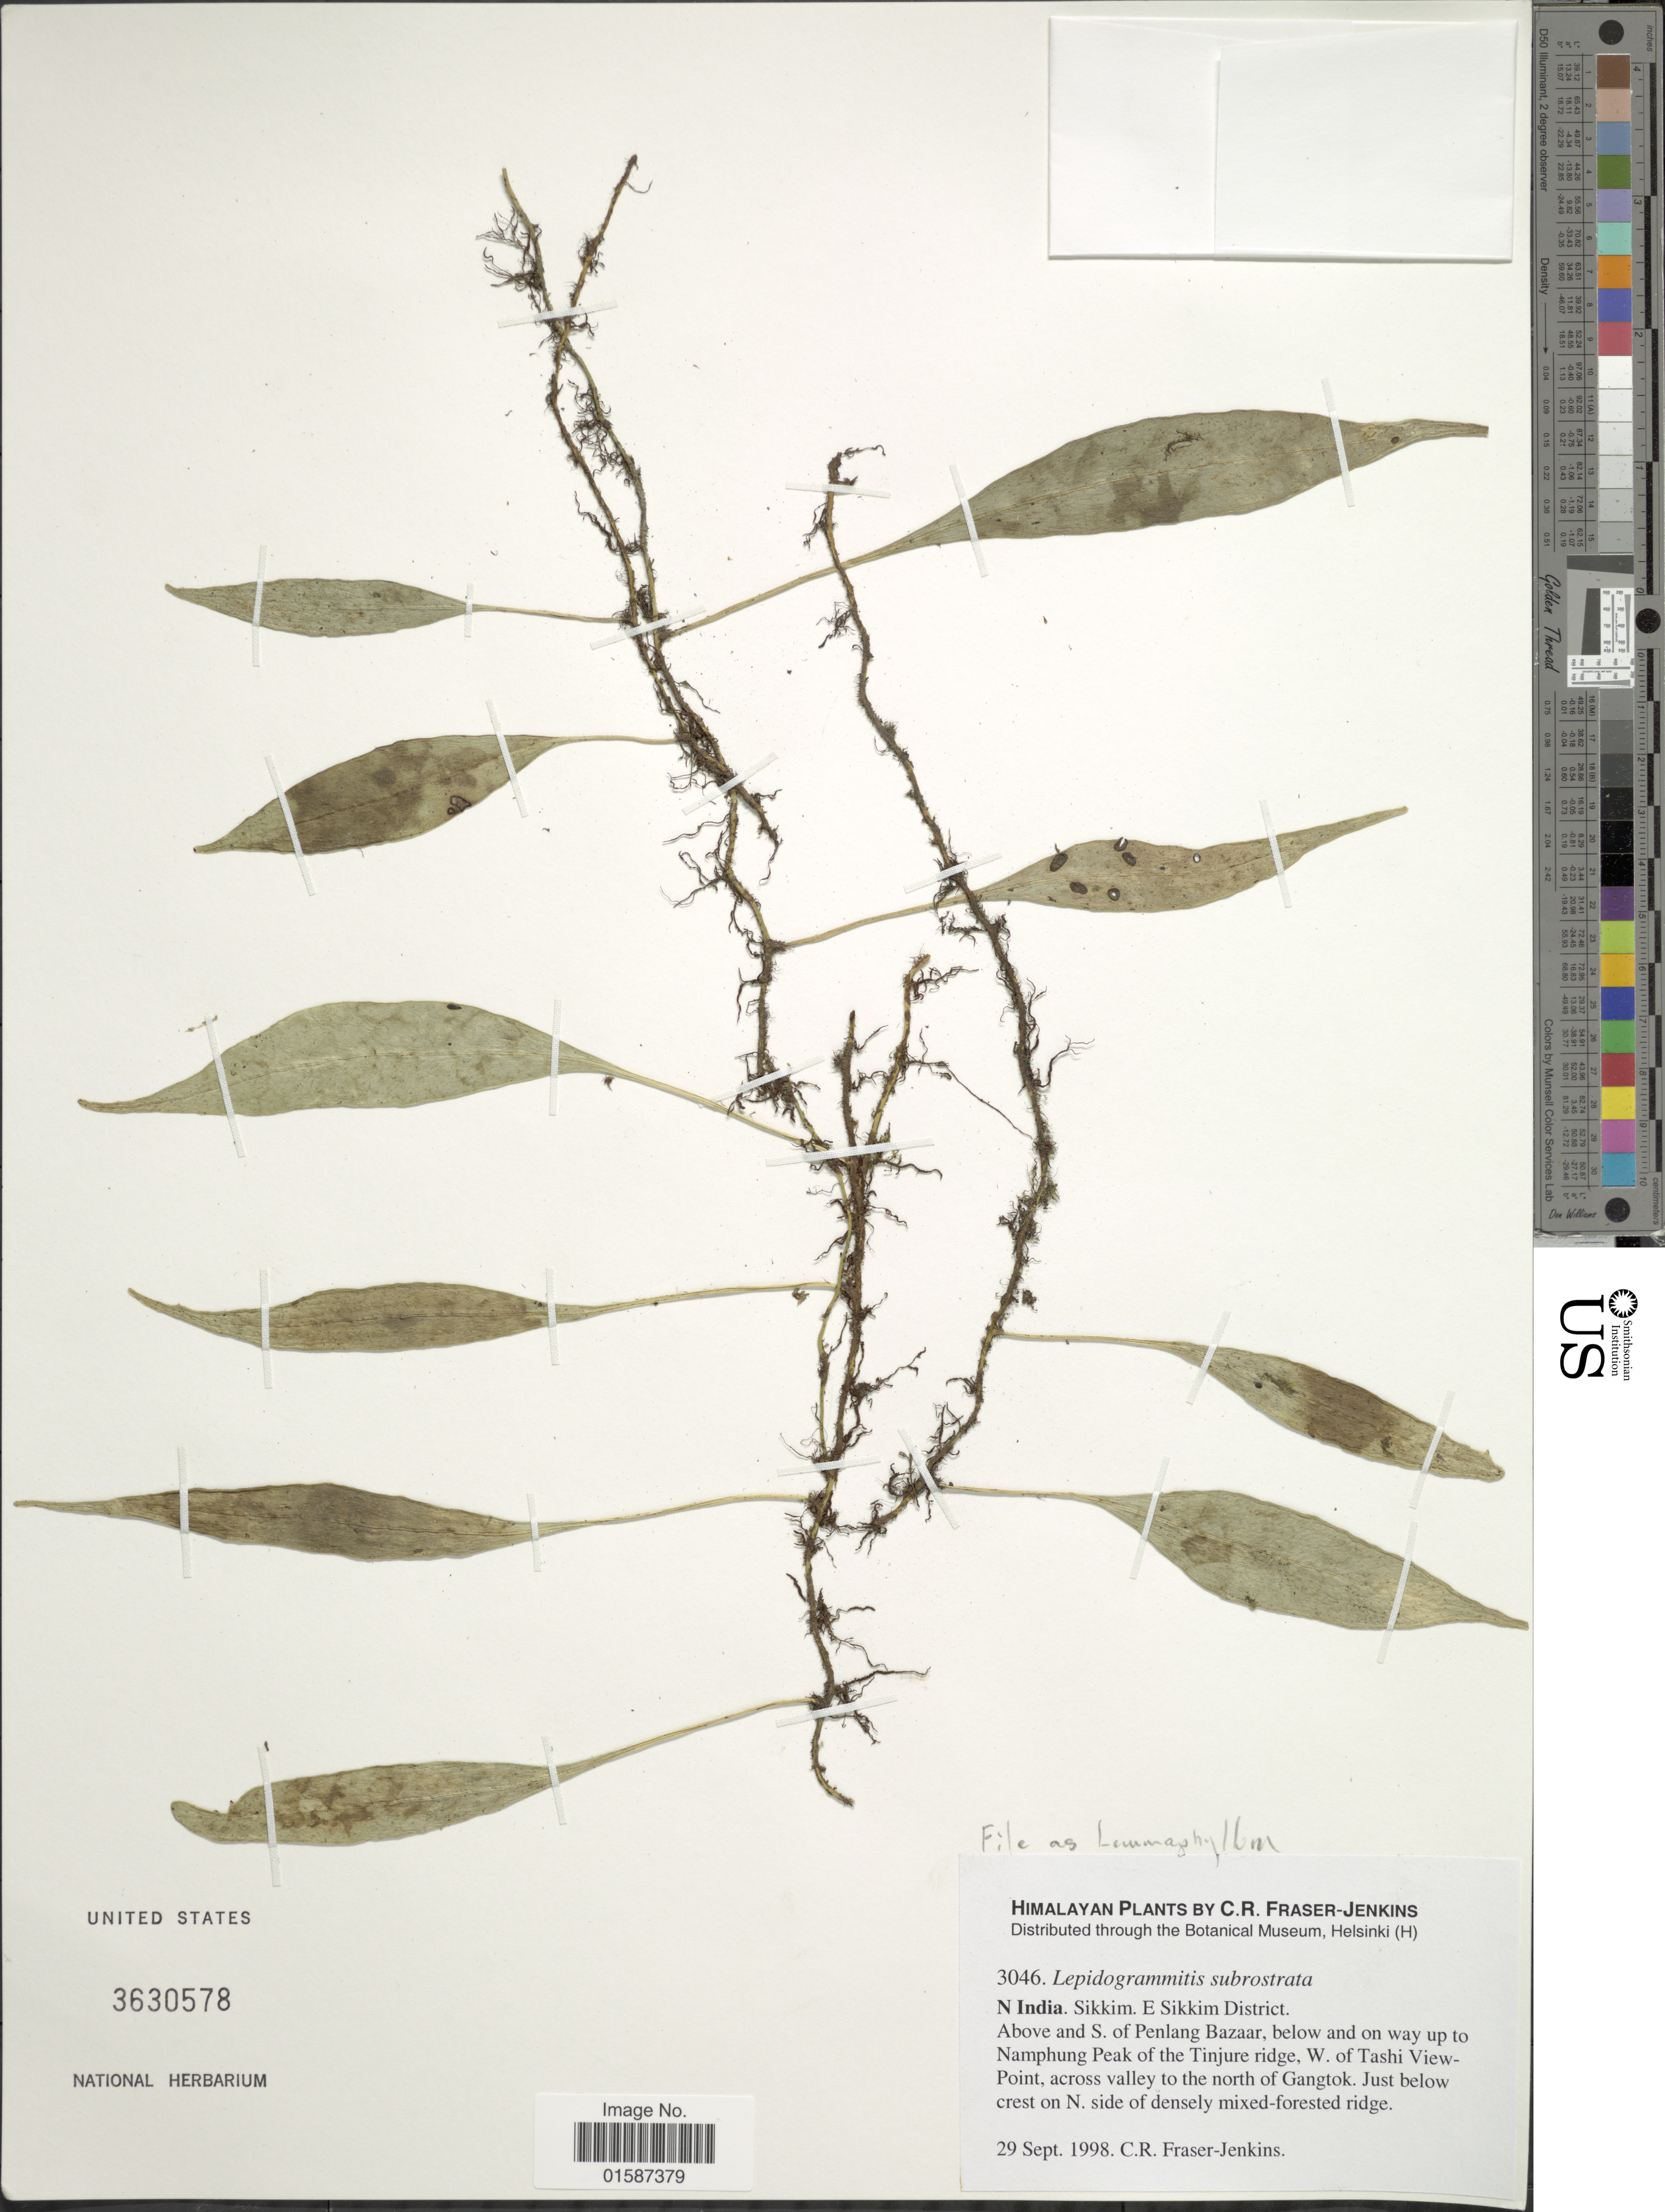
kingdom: Plantae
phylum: Tracheophyta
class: Polypodiopsida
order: Polypodiales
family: Polypodiaceae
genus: Lemmaphyllum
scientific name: Lemmaphyllum subrostratum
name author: (C. Chr.) Ching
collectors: C. R. Fraser-Jenkins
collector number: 3046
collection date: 1998-09-29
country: India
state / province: Sikkim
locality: N. India, Sikkim, E Sikkim District, above and S. of Penlang Bazaar, below and on way op to Namphung Peak of the Tinjure ridge, W. of Tashi View-Point, acroos valley to the north of Gangtok, just below crest on N. side of densely mixed-forested ridge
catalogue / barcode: US 3630578